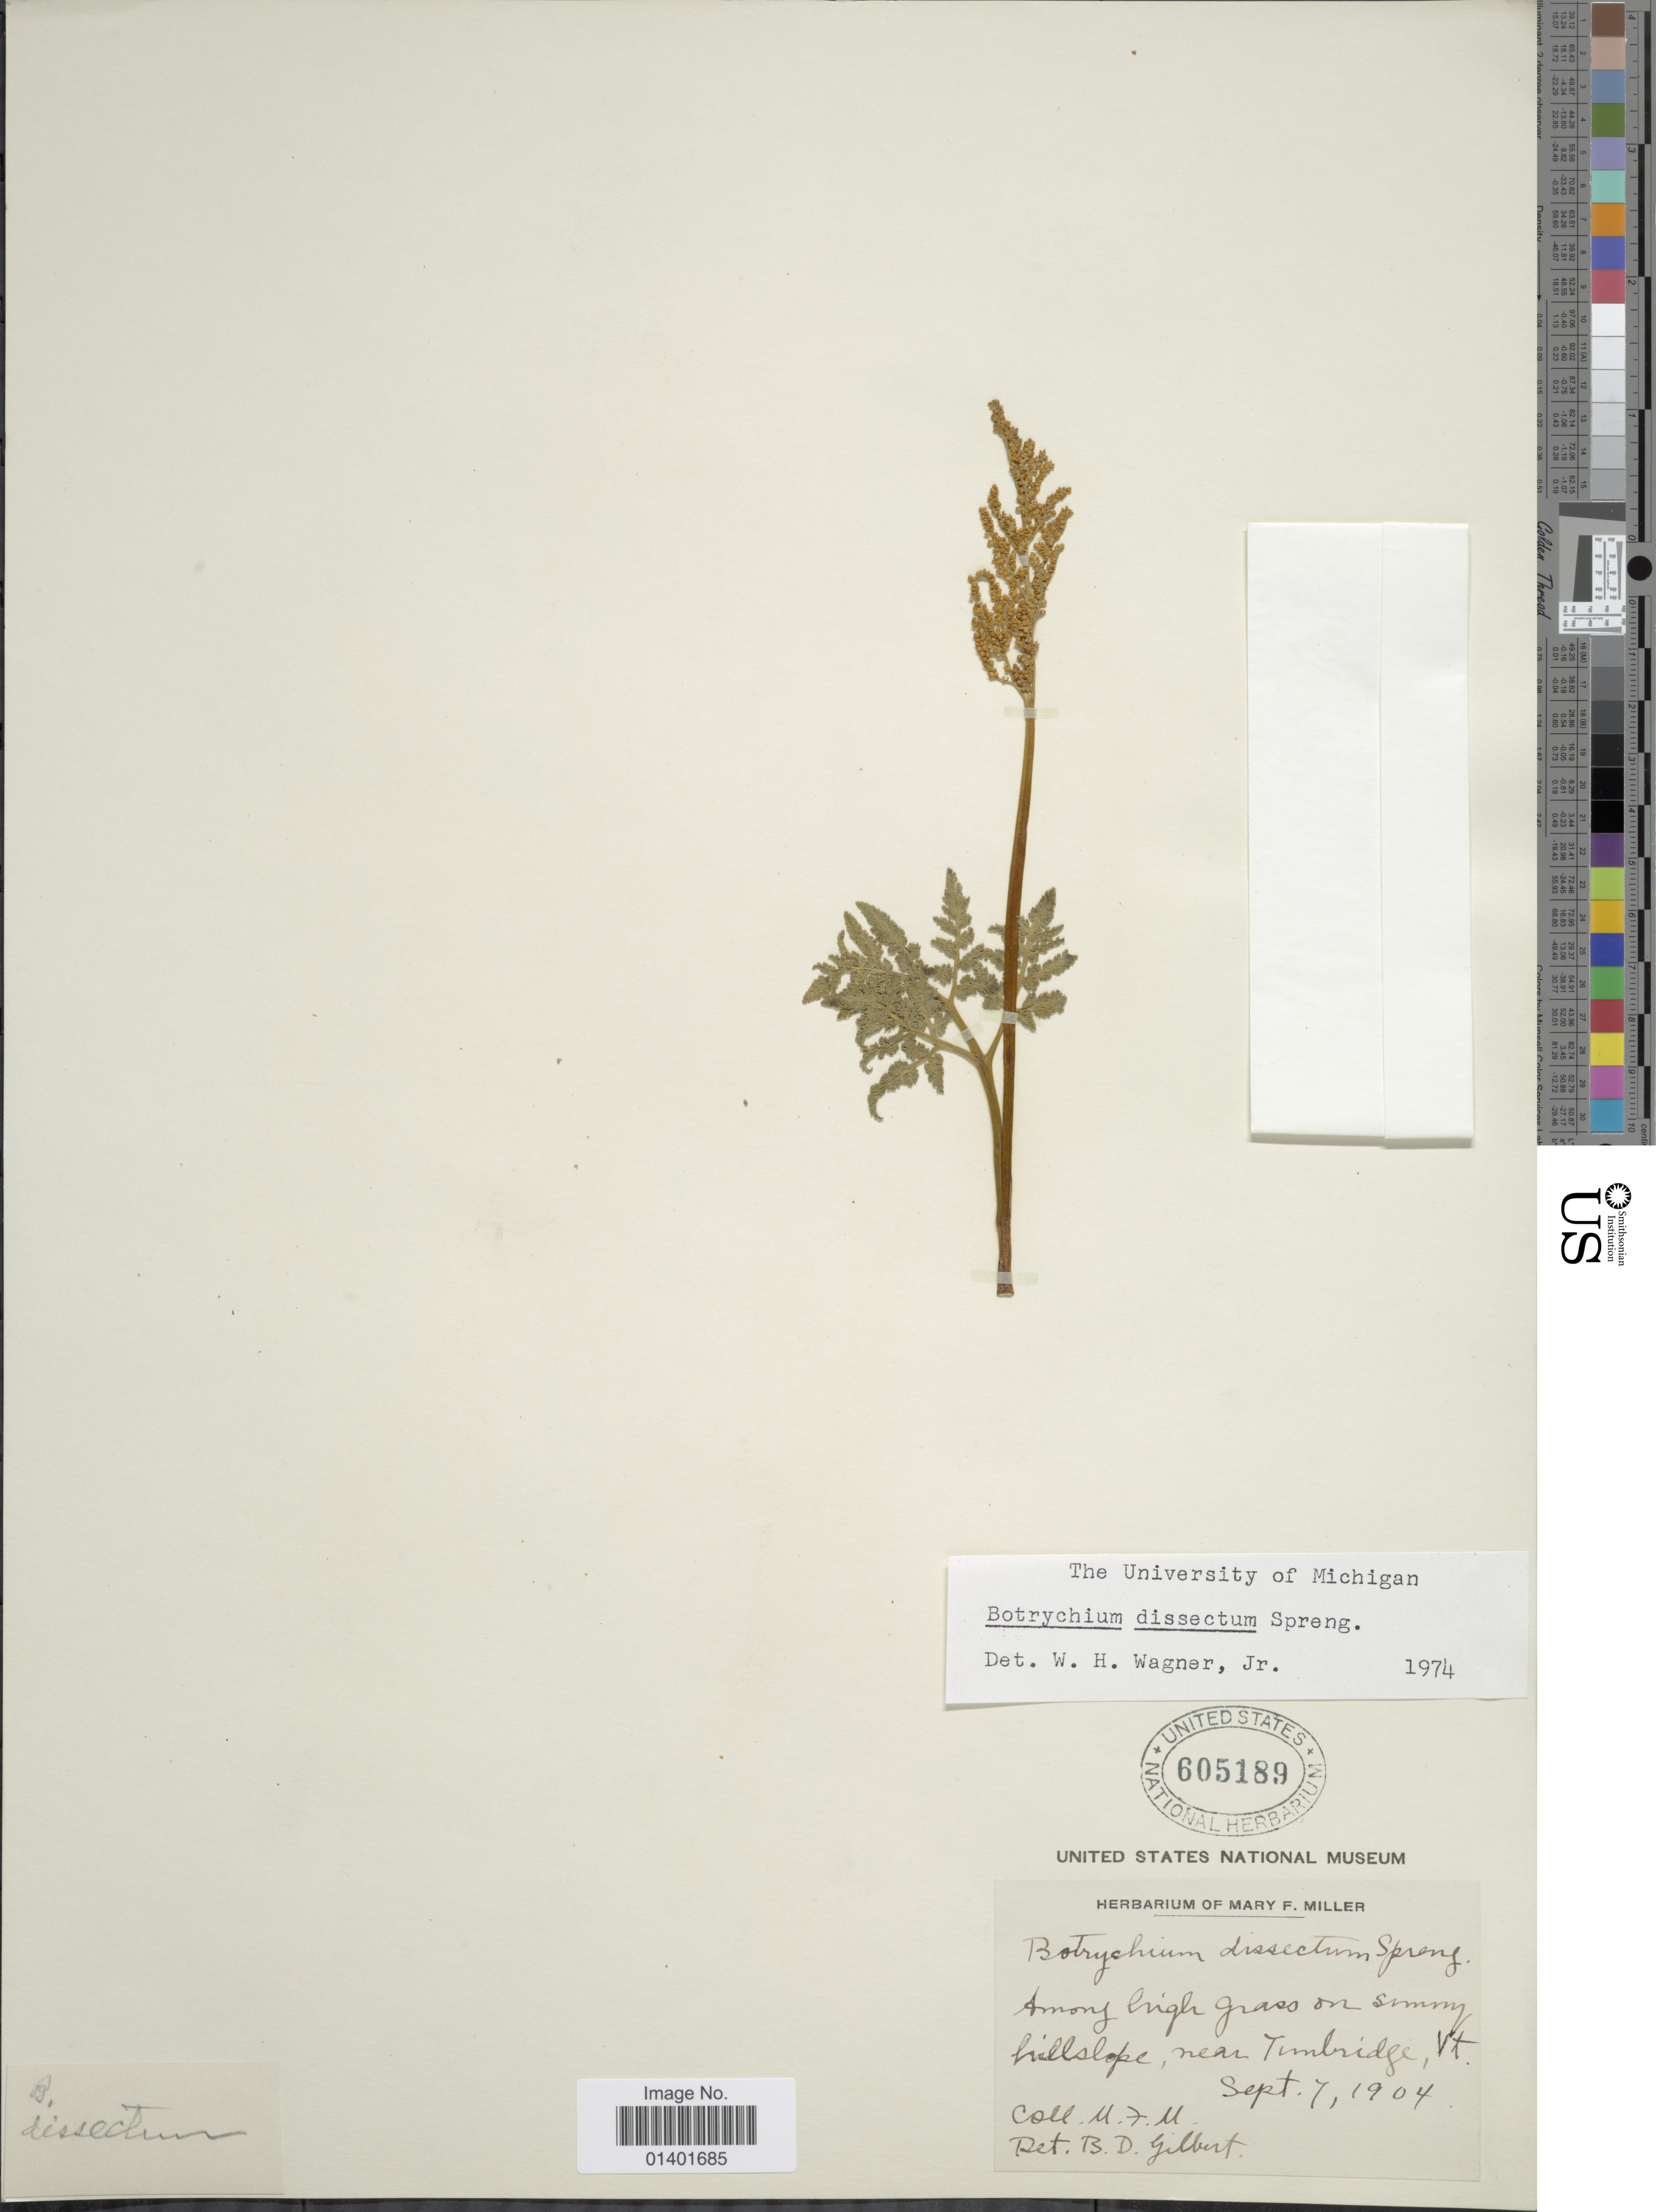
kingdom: Plantae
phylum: Tracheophyta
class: Polypodiopsida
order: Ophioglossales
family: Ophioglossaceae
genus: Botrychium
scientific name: Botrychium dissectum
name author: Spreng.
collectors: M. F. Miller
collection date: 1904-09-07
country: United States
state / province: Vermont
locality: Sunny hillslope, near Tunbridge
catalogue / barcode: US 605189